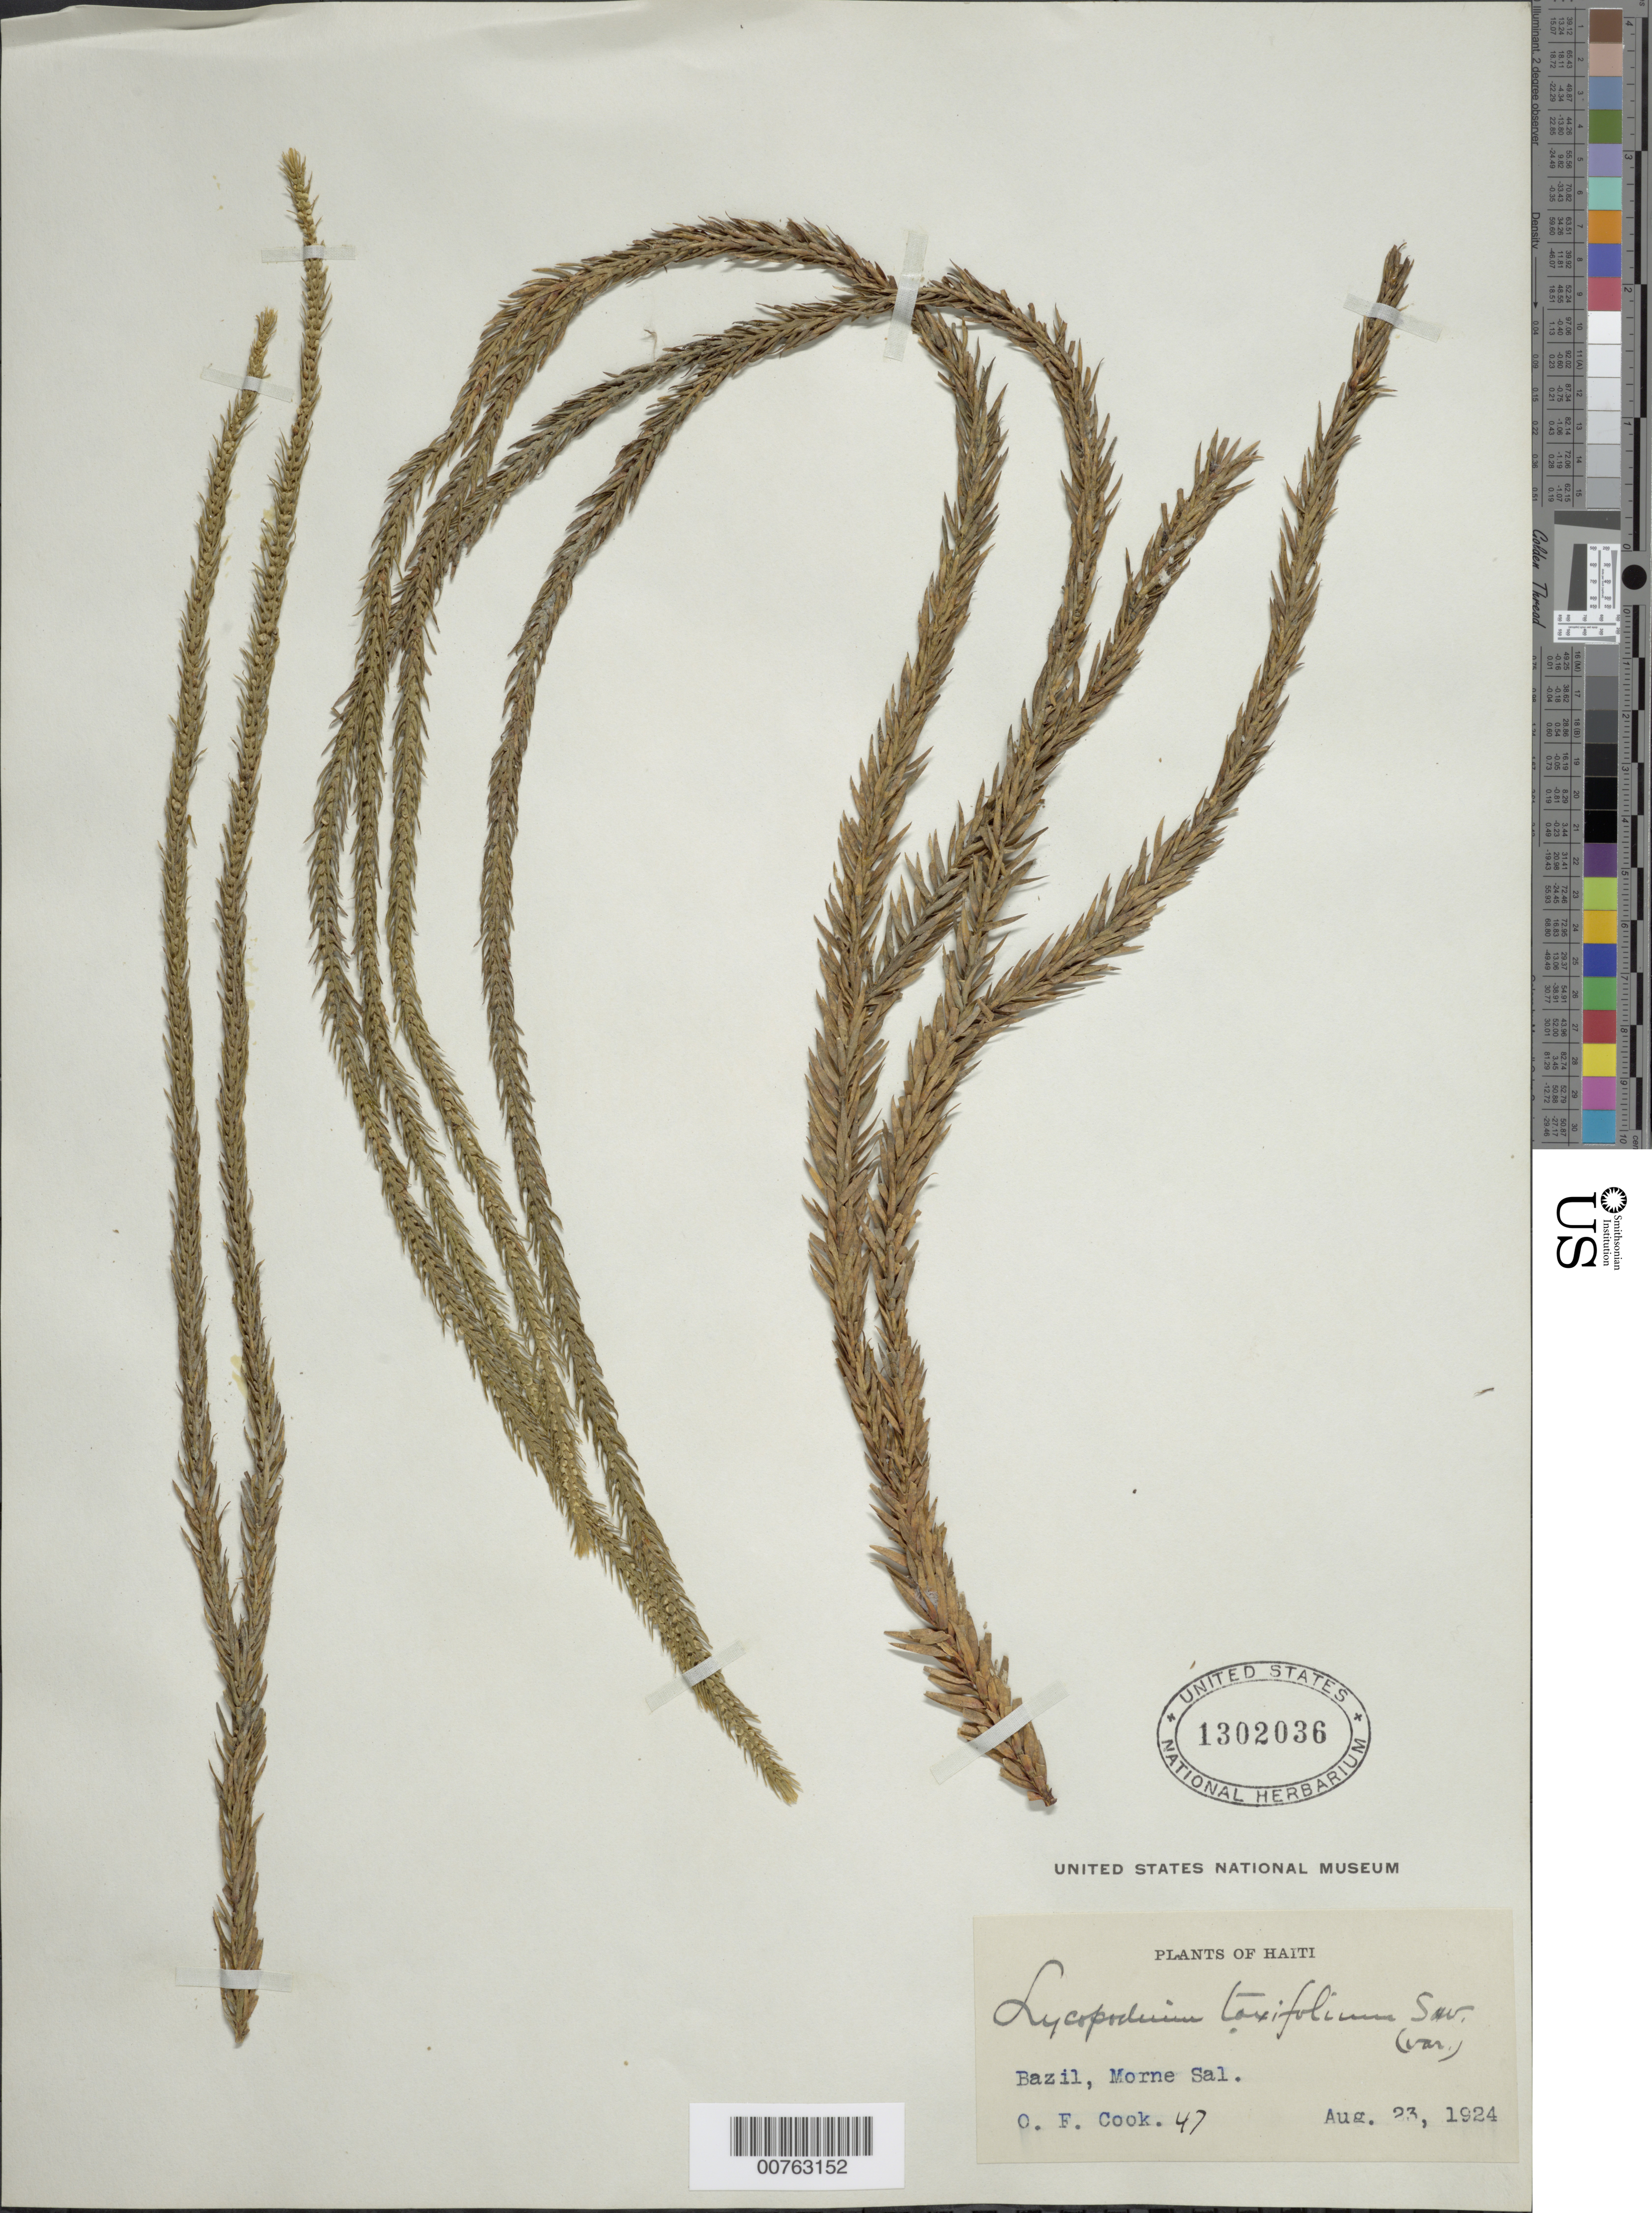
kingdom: Plantae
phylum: Tracheophyta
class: Lycopodiopsida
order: Lycopodiales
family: Lycopodiaceae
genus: Phlegmariurus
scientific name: Phlegmariurus taxifolius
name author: (Sw.) Á. Löve & D. Löve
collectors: O. F. Cook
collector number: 47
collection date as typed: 23 Aug 1924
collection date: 1924-08-23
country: Haiti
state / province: Artibonite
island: Hispaniola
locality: Bazil, Morne Sal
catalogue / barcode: US 1302036